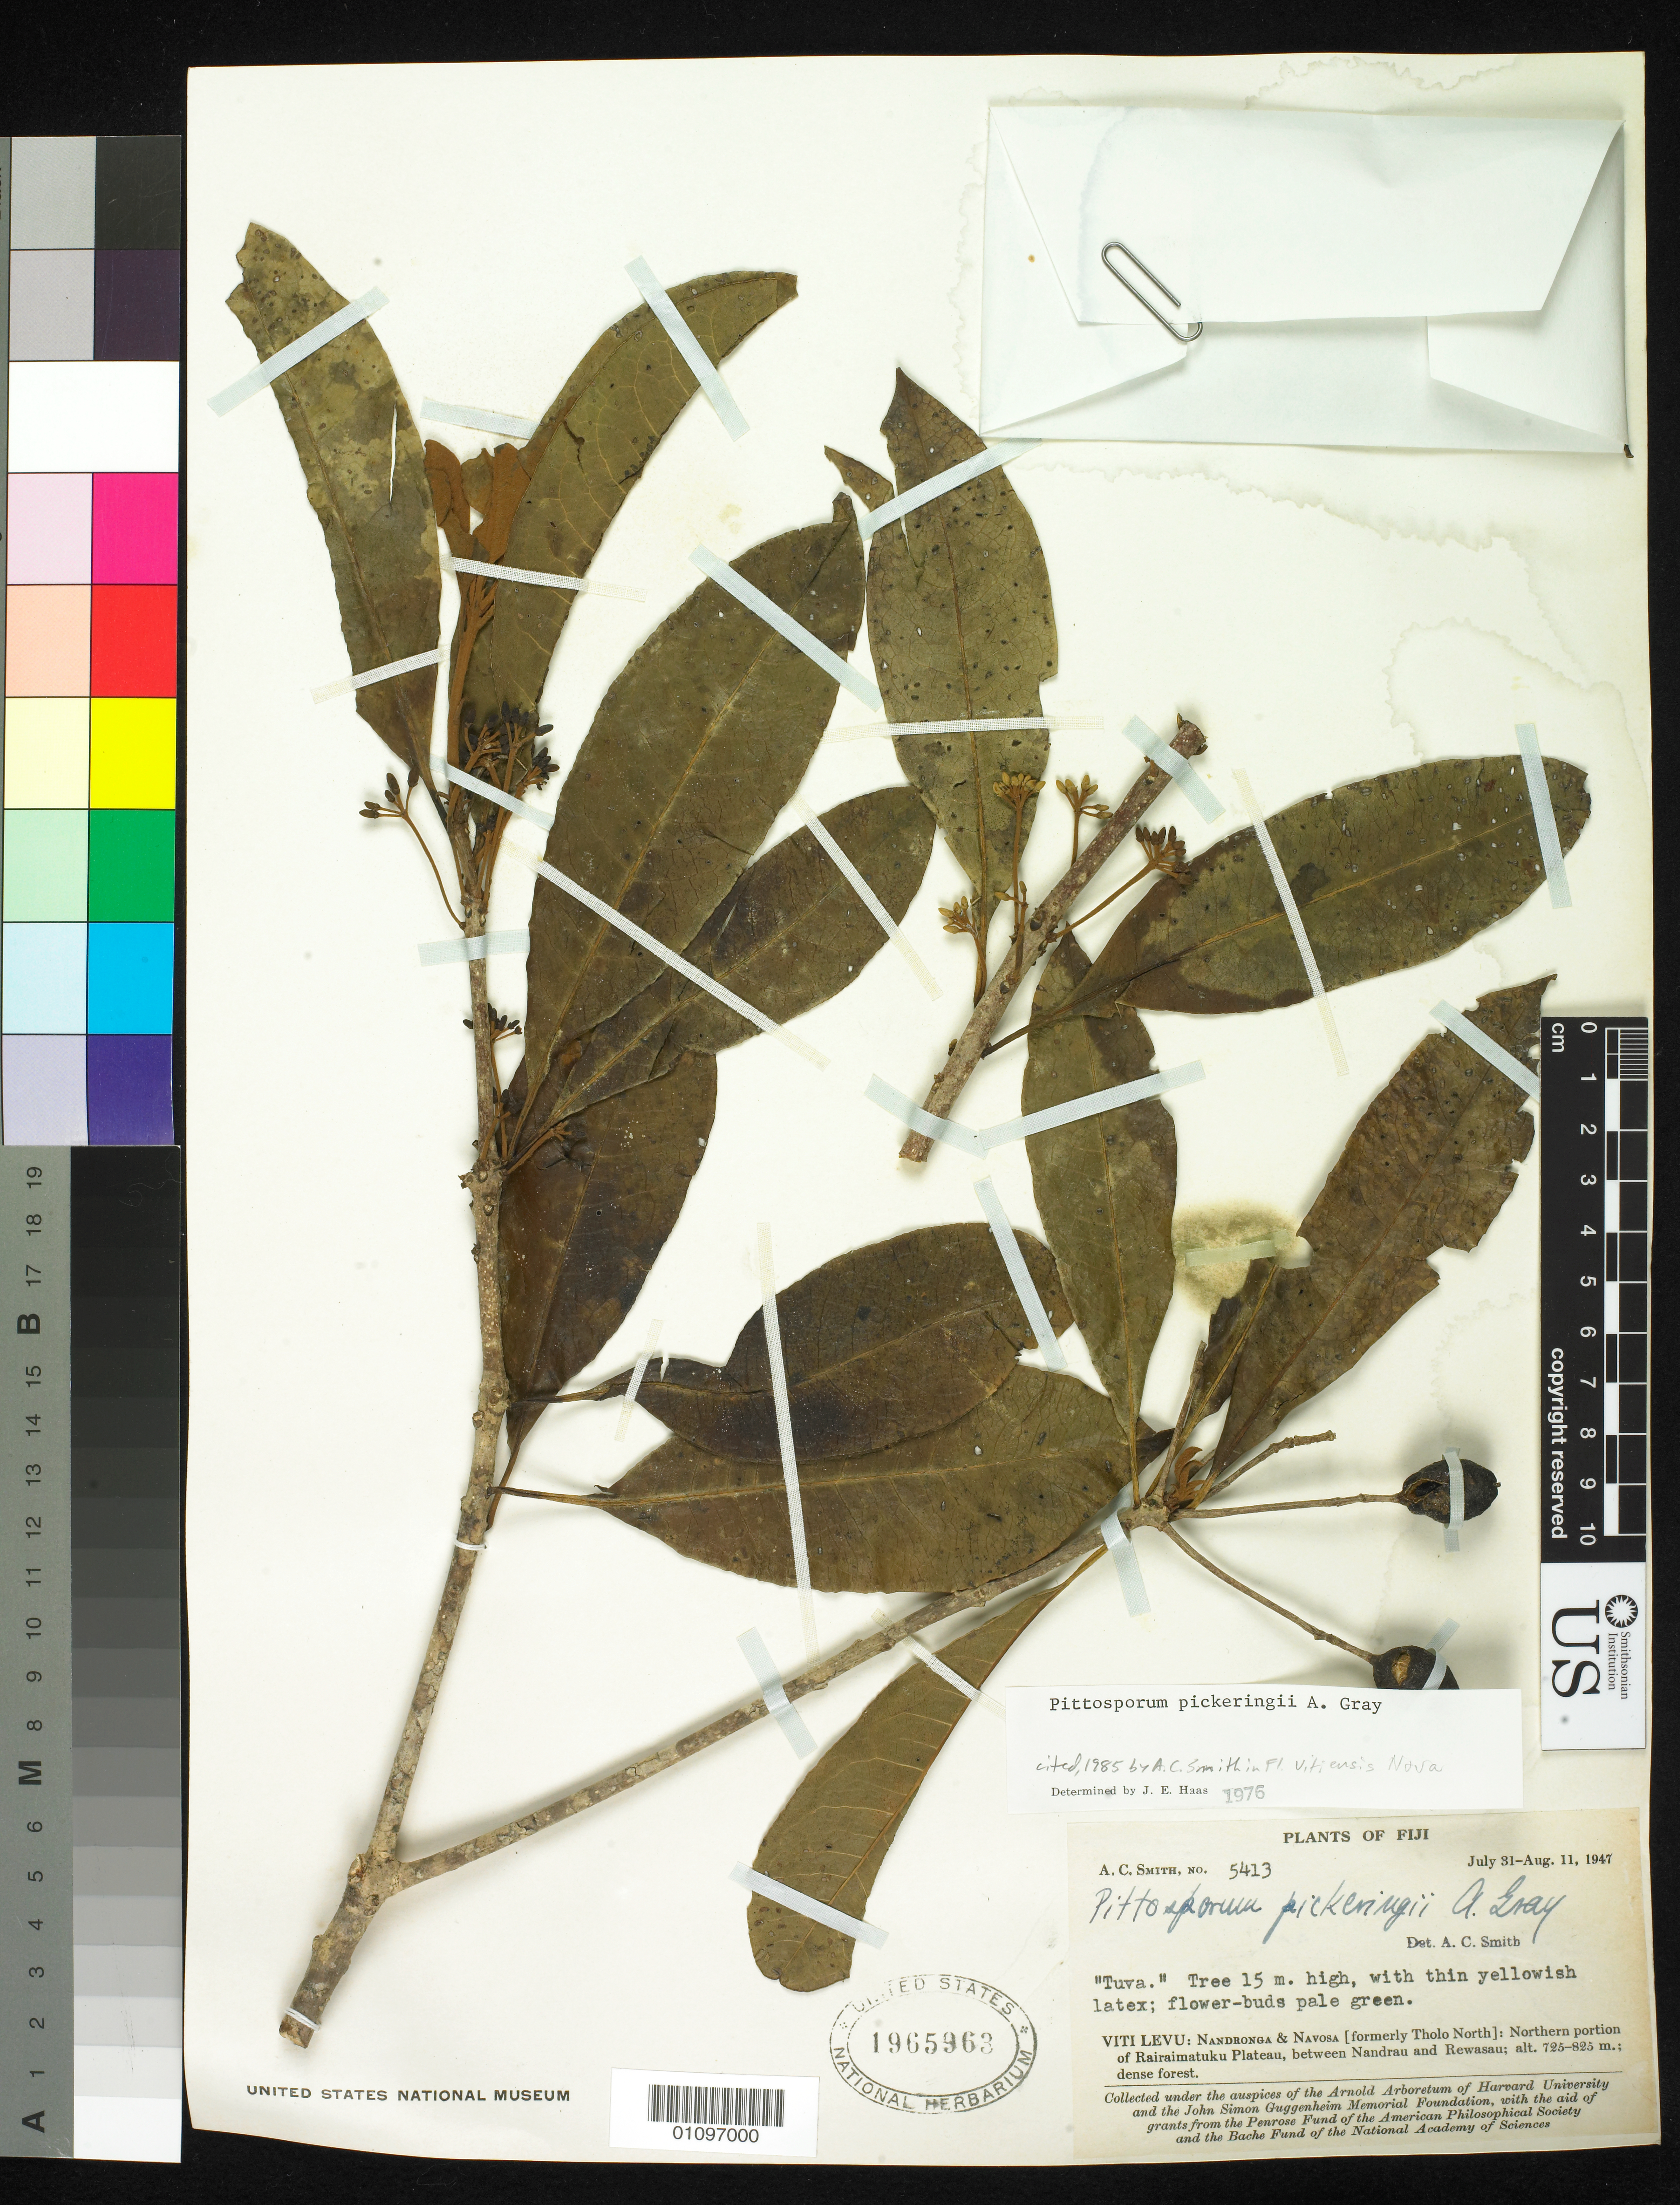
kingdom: Plantae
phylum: Tracheophyta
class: Magnoliopsida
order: Apiales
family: Pittosporaceae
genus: Pittosporum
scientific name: Pittosporum pickeringii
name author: A. Gray in Wilkes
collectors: A. C. Smith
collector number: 5413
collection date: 1947-07-31/1947-08-11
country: Fiji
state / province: Northern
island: Viti Levu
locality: Nandronga & Navosa : Northern Portion of Rairaimatuku Plateau, between Nandrau and Rewasau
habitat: Dense Forest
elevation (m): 725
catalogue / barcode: US 1965963